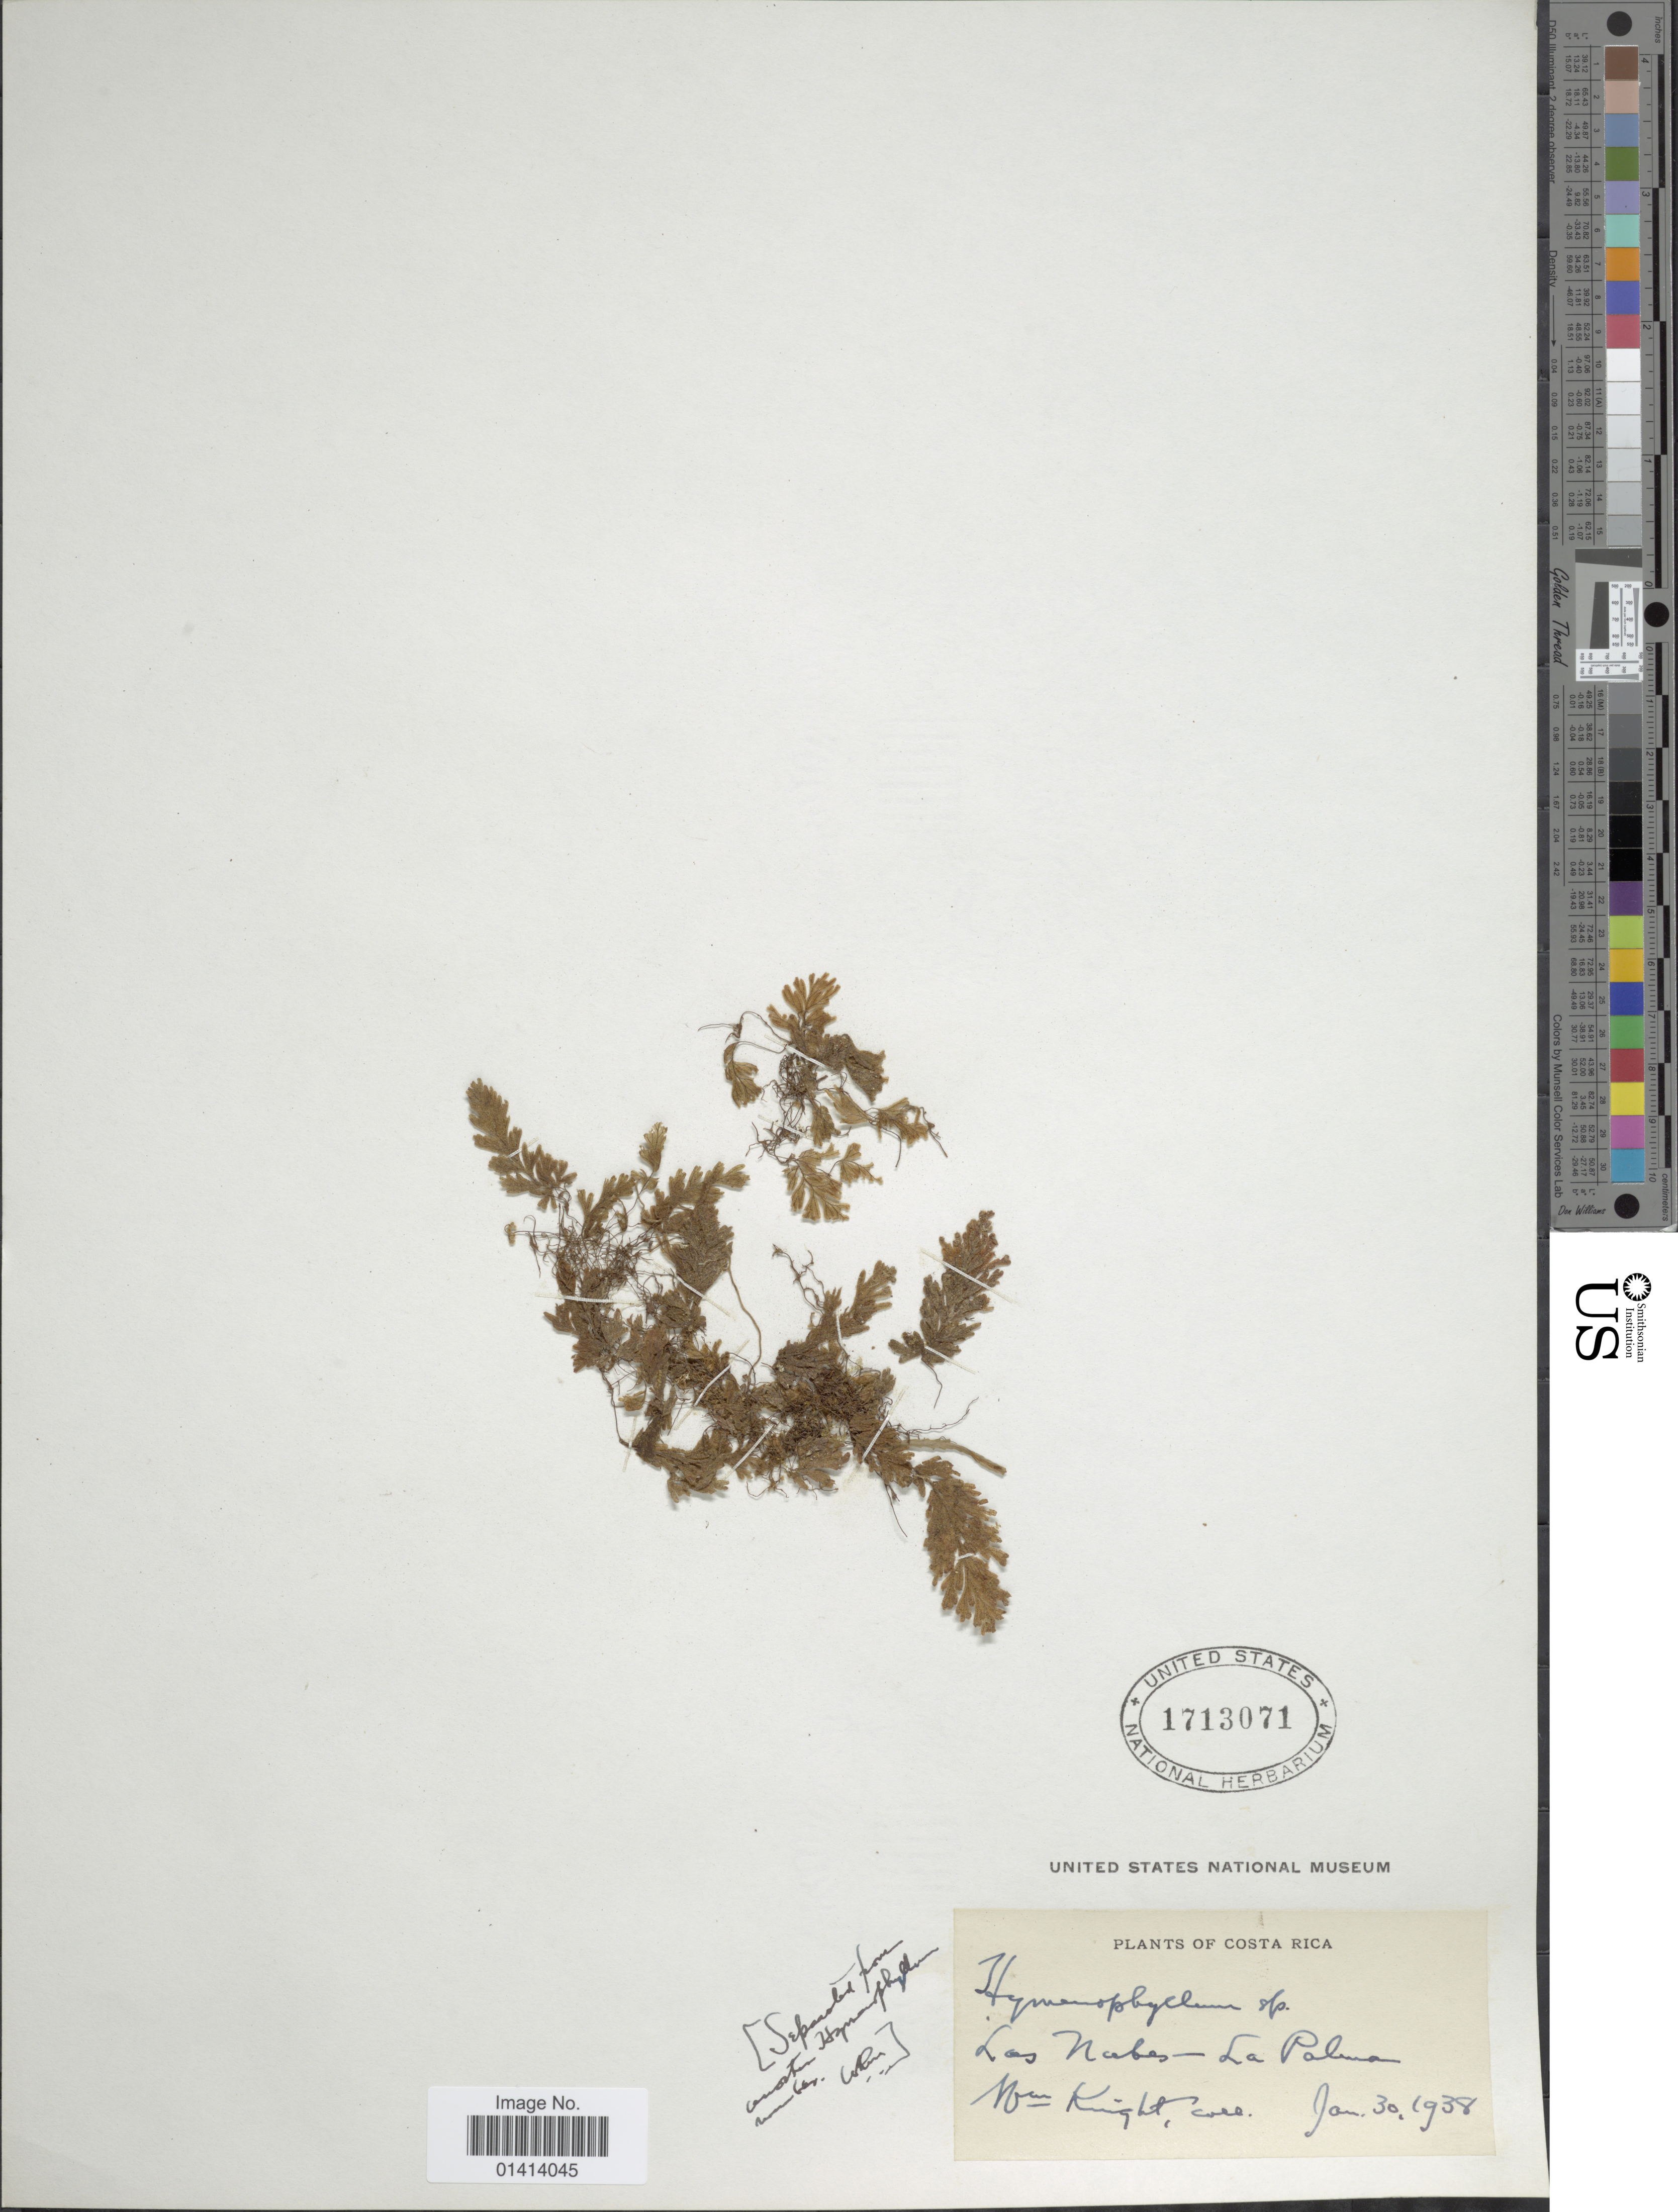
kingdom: Plantae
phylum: Tracheophyta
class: Polypodiopsida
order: Hymenophyllales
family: Hymenophyllaceae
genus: Hymenophyllum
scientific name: Hymenophyllum hemipteron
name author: Rosenst.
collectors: W. Knight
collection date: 1938-01-30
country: Costa Rica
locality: Las Nubes - La Palma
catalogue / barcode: US 1713071